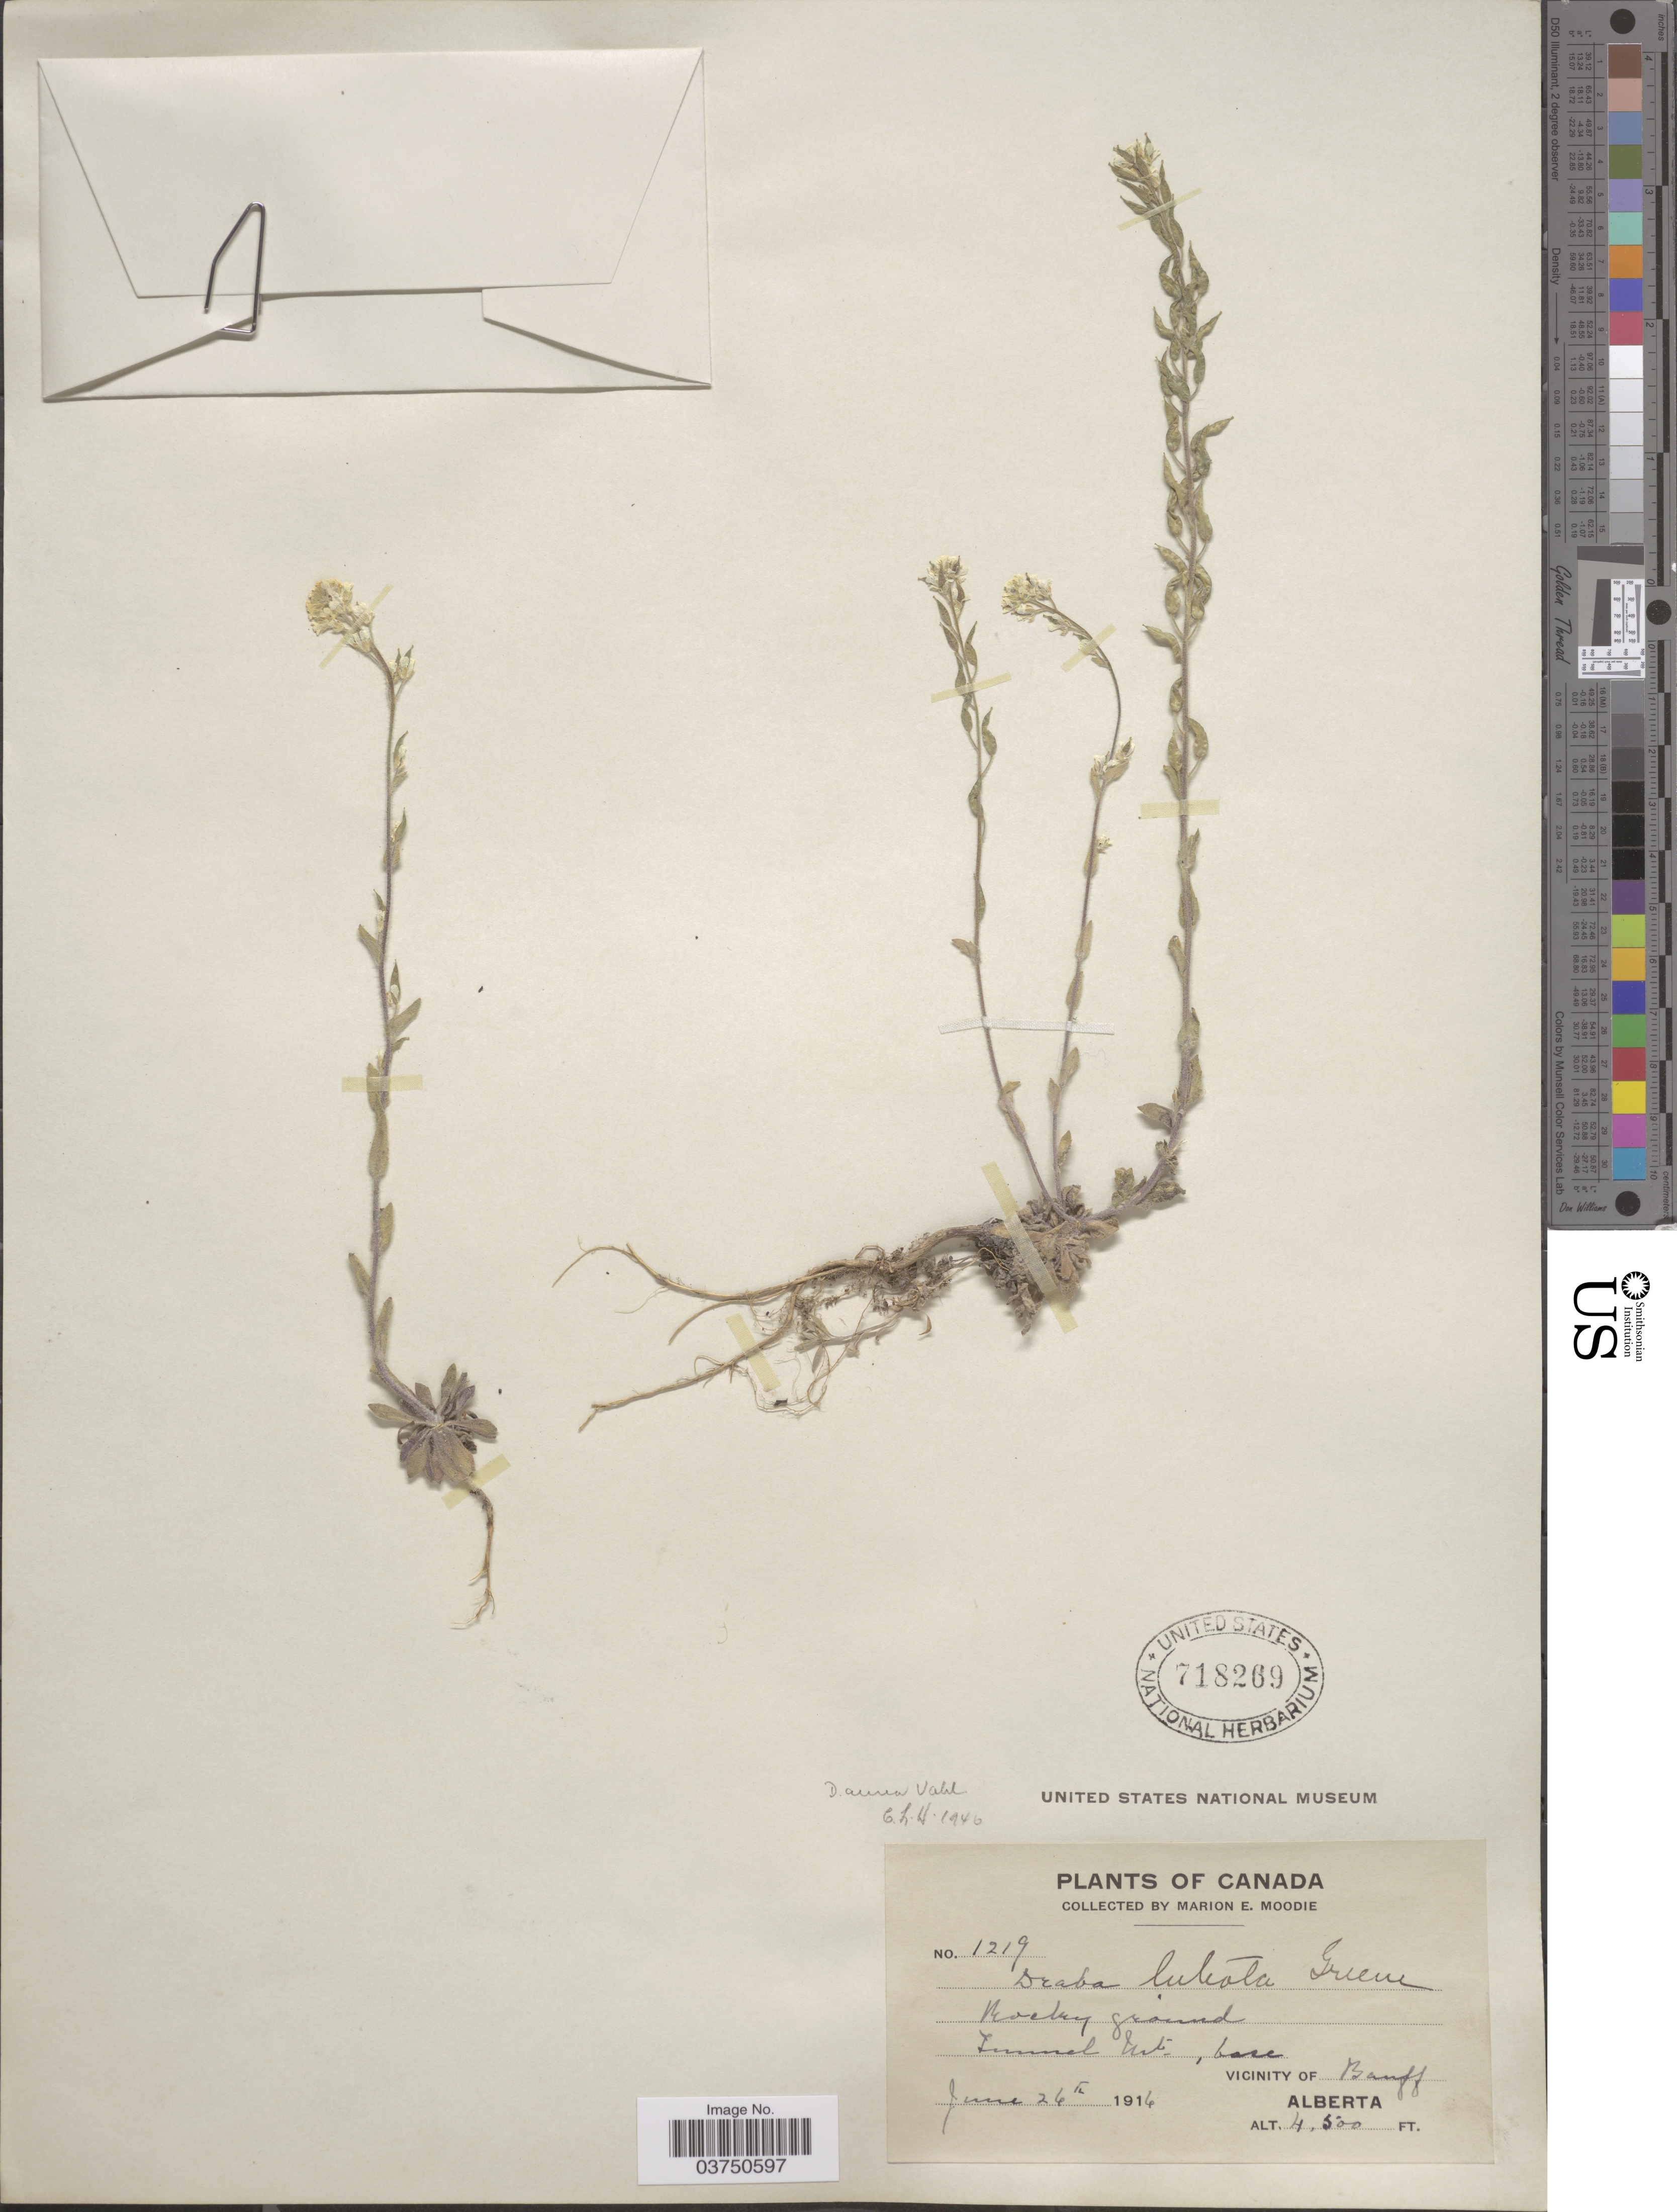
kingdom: Plantae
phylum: Tracheophyta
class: Magnoliopsida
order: Brassicales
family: Brassicaceae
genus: Draba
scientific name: Draba aurea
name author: Vahl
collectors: M. E. Moodie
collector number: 1219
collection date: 1916-06-26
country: Canada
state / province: Alberta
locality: Rocky ground. Tunnel Mt. Vicinity of Banff.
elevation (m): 1372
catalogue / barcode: US 718269